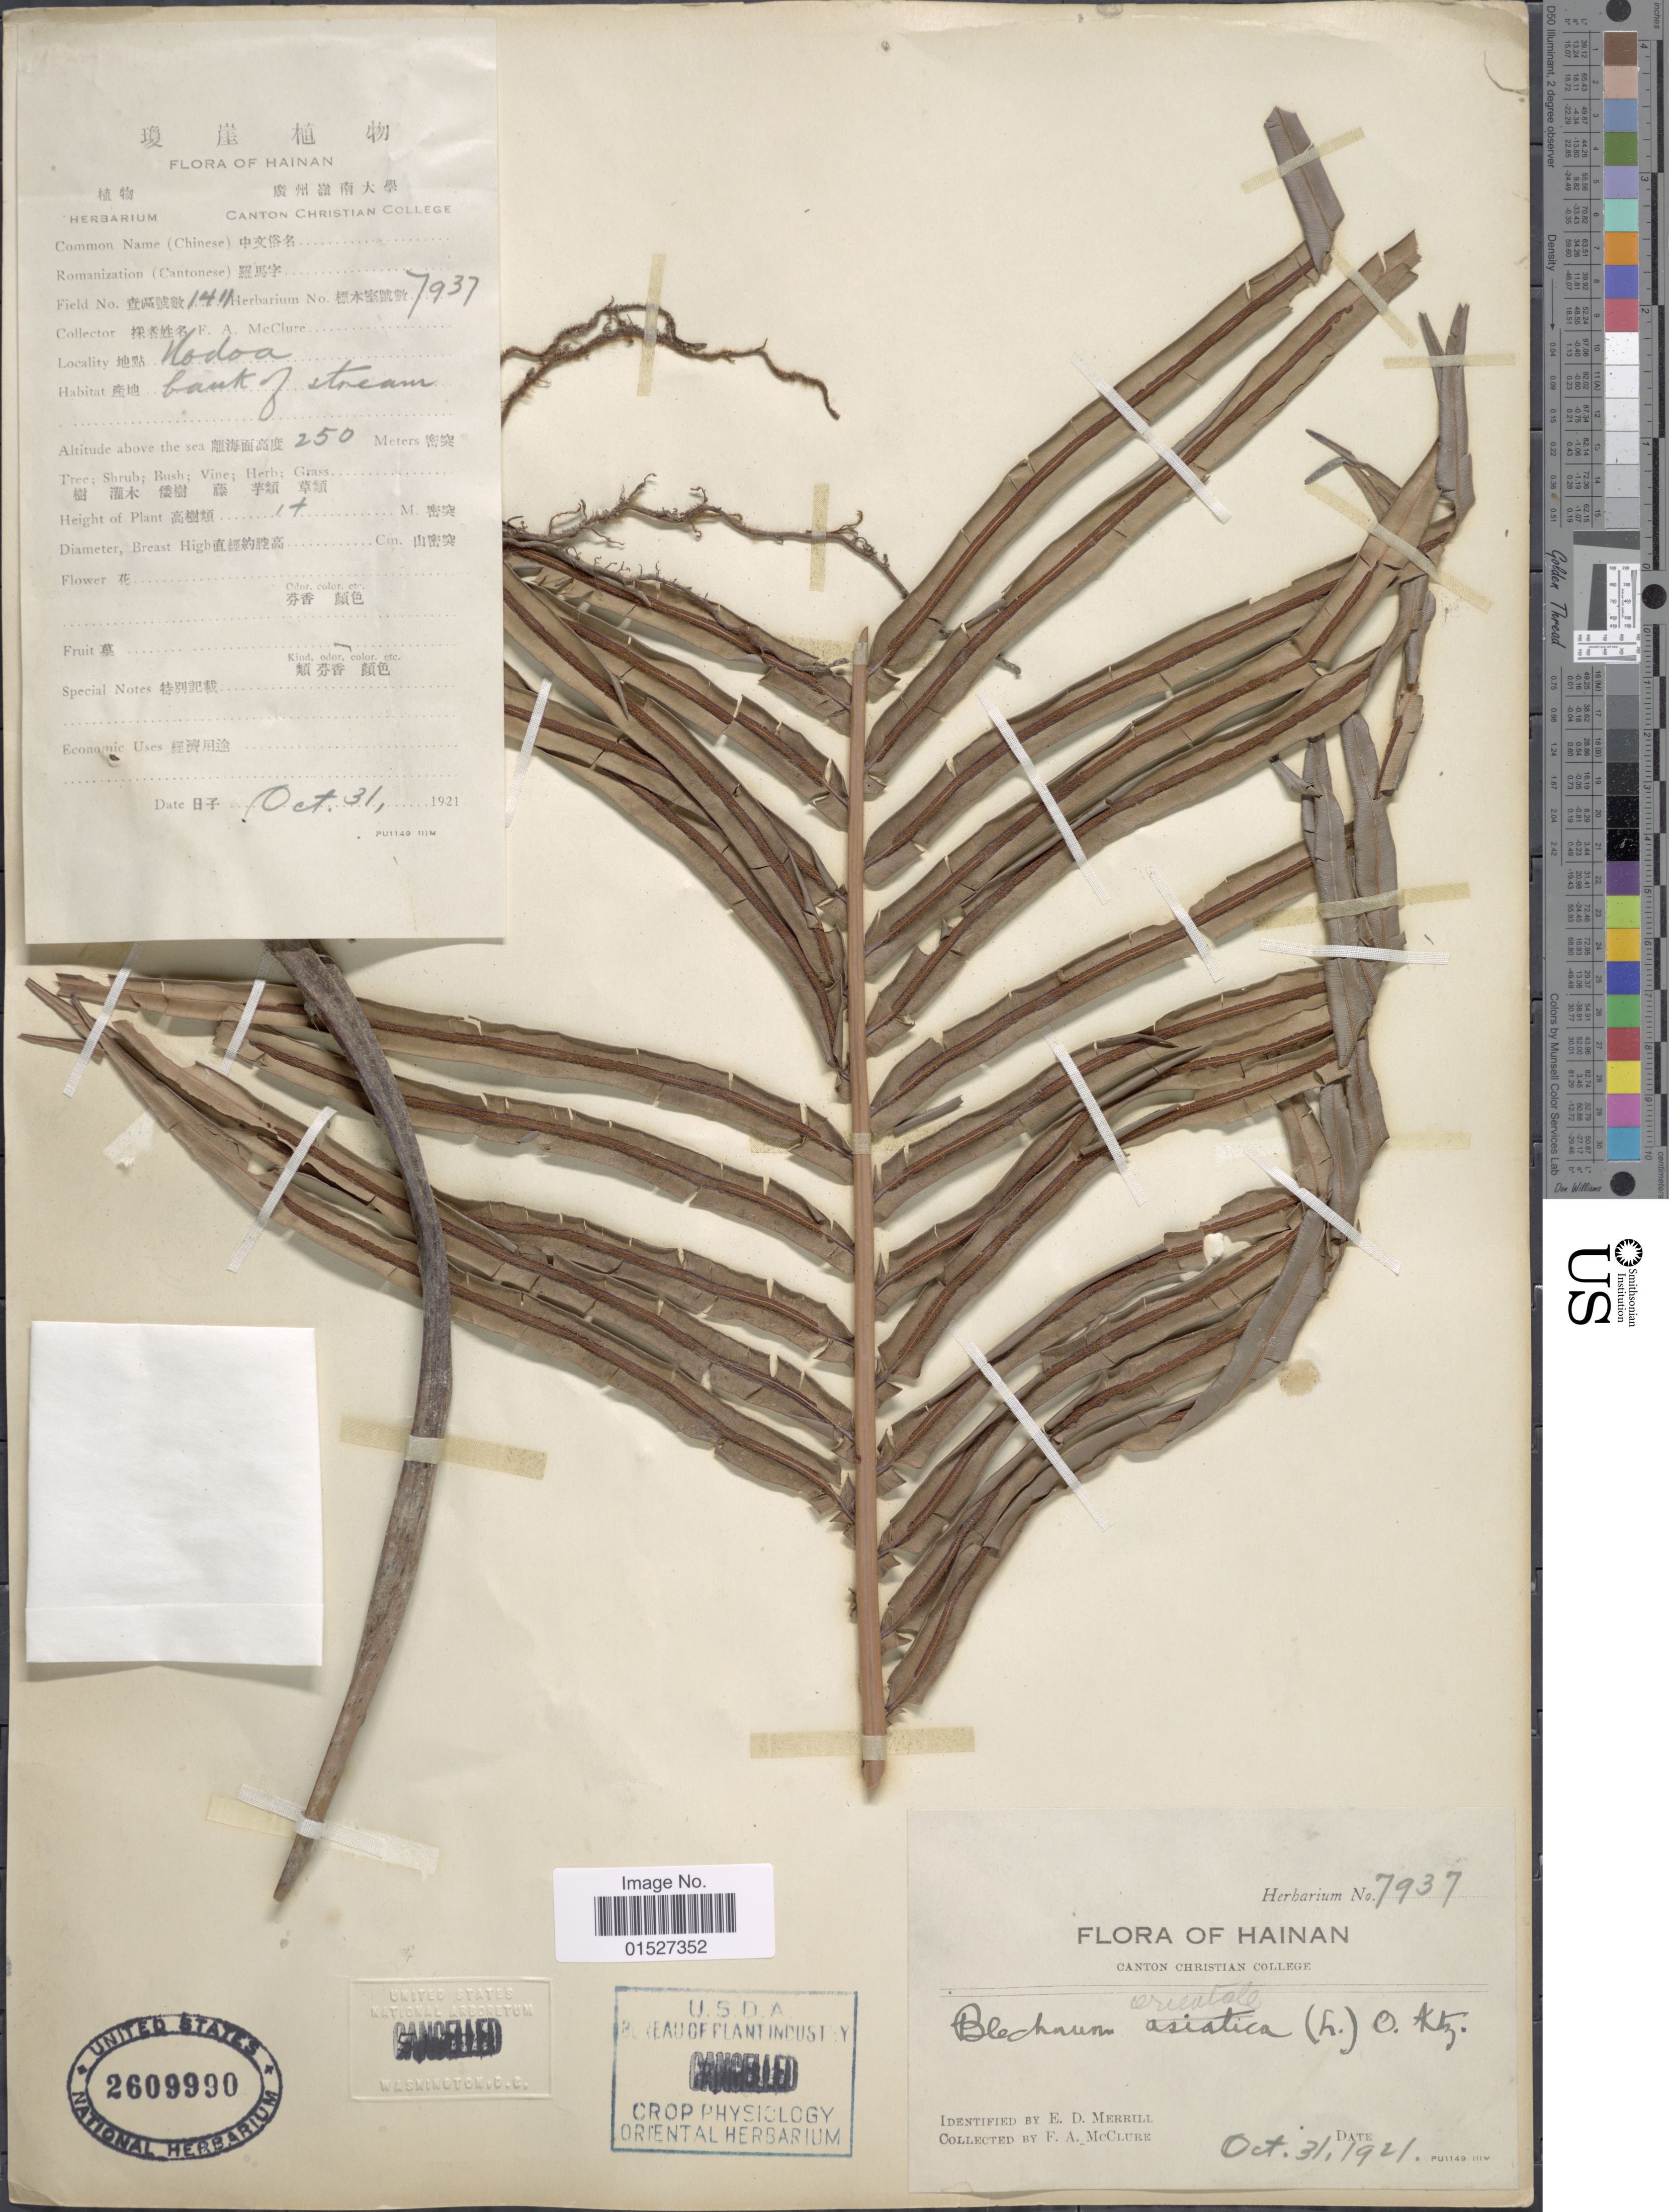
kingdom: Plantae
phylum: Tracheophyta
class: Polypodiopsida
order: Polypodiales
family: Blechnaceae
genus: Blechnum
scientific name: Blechnum orientale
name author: L.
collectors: F. A. McClure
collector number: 1411/7937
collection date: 1921-10-31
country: China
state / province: Hainan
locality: Kodoa. [interpreted]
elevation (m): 250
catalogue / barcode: US 2609990